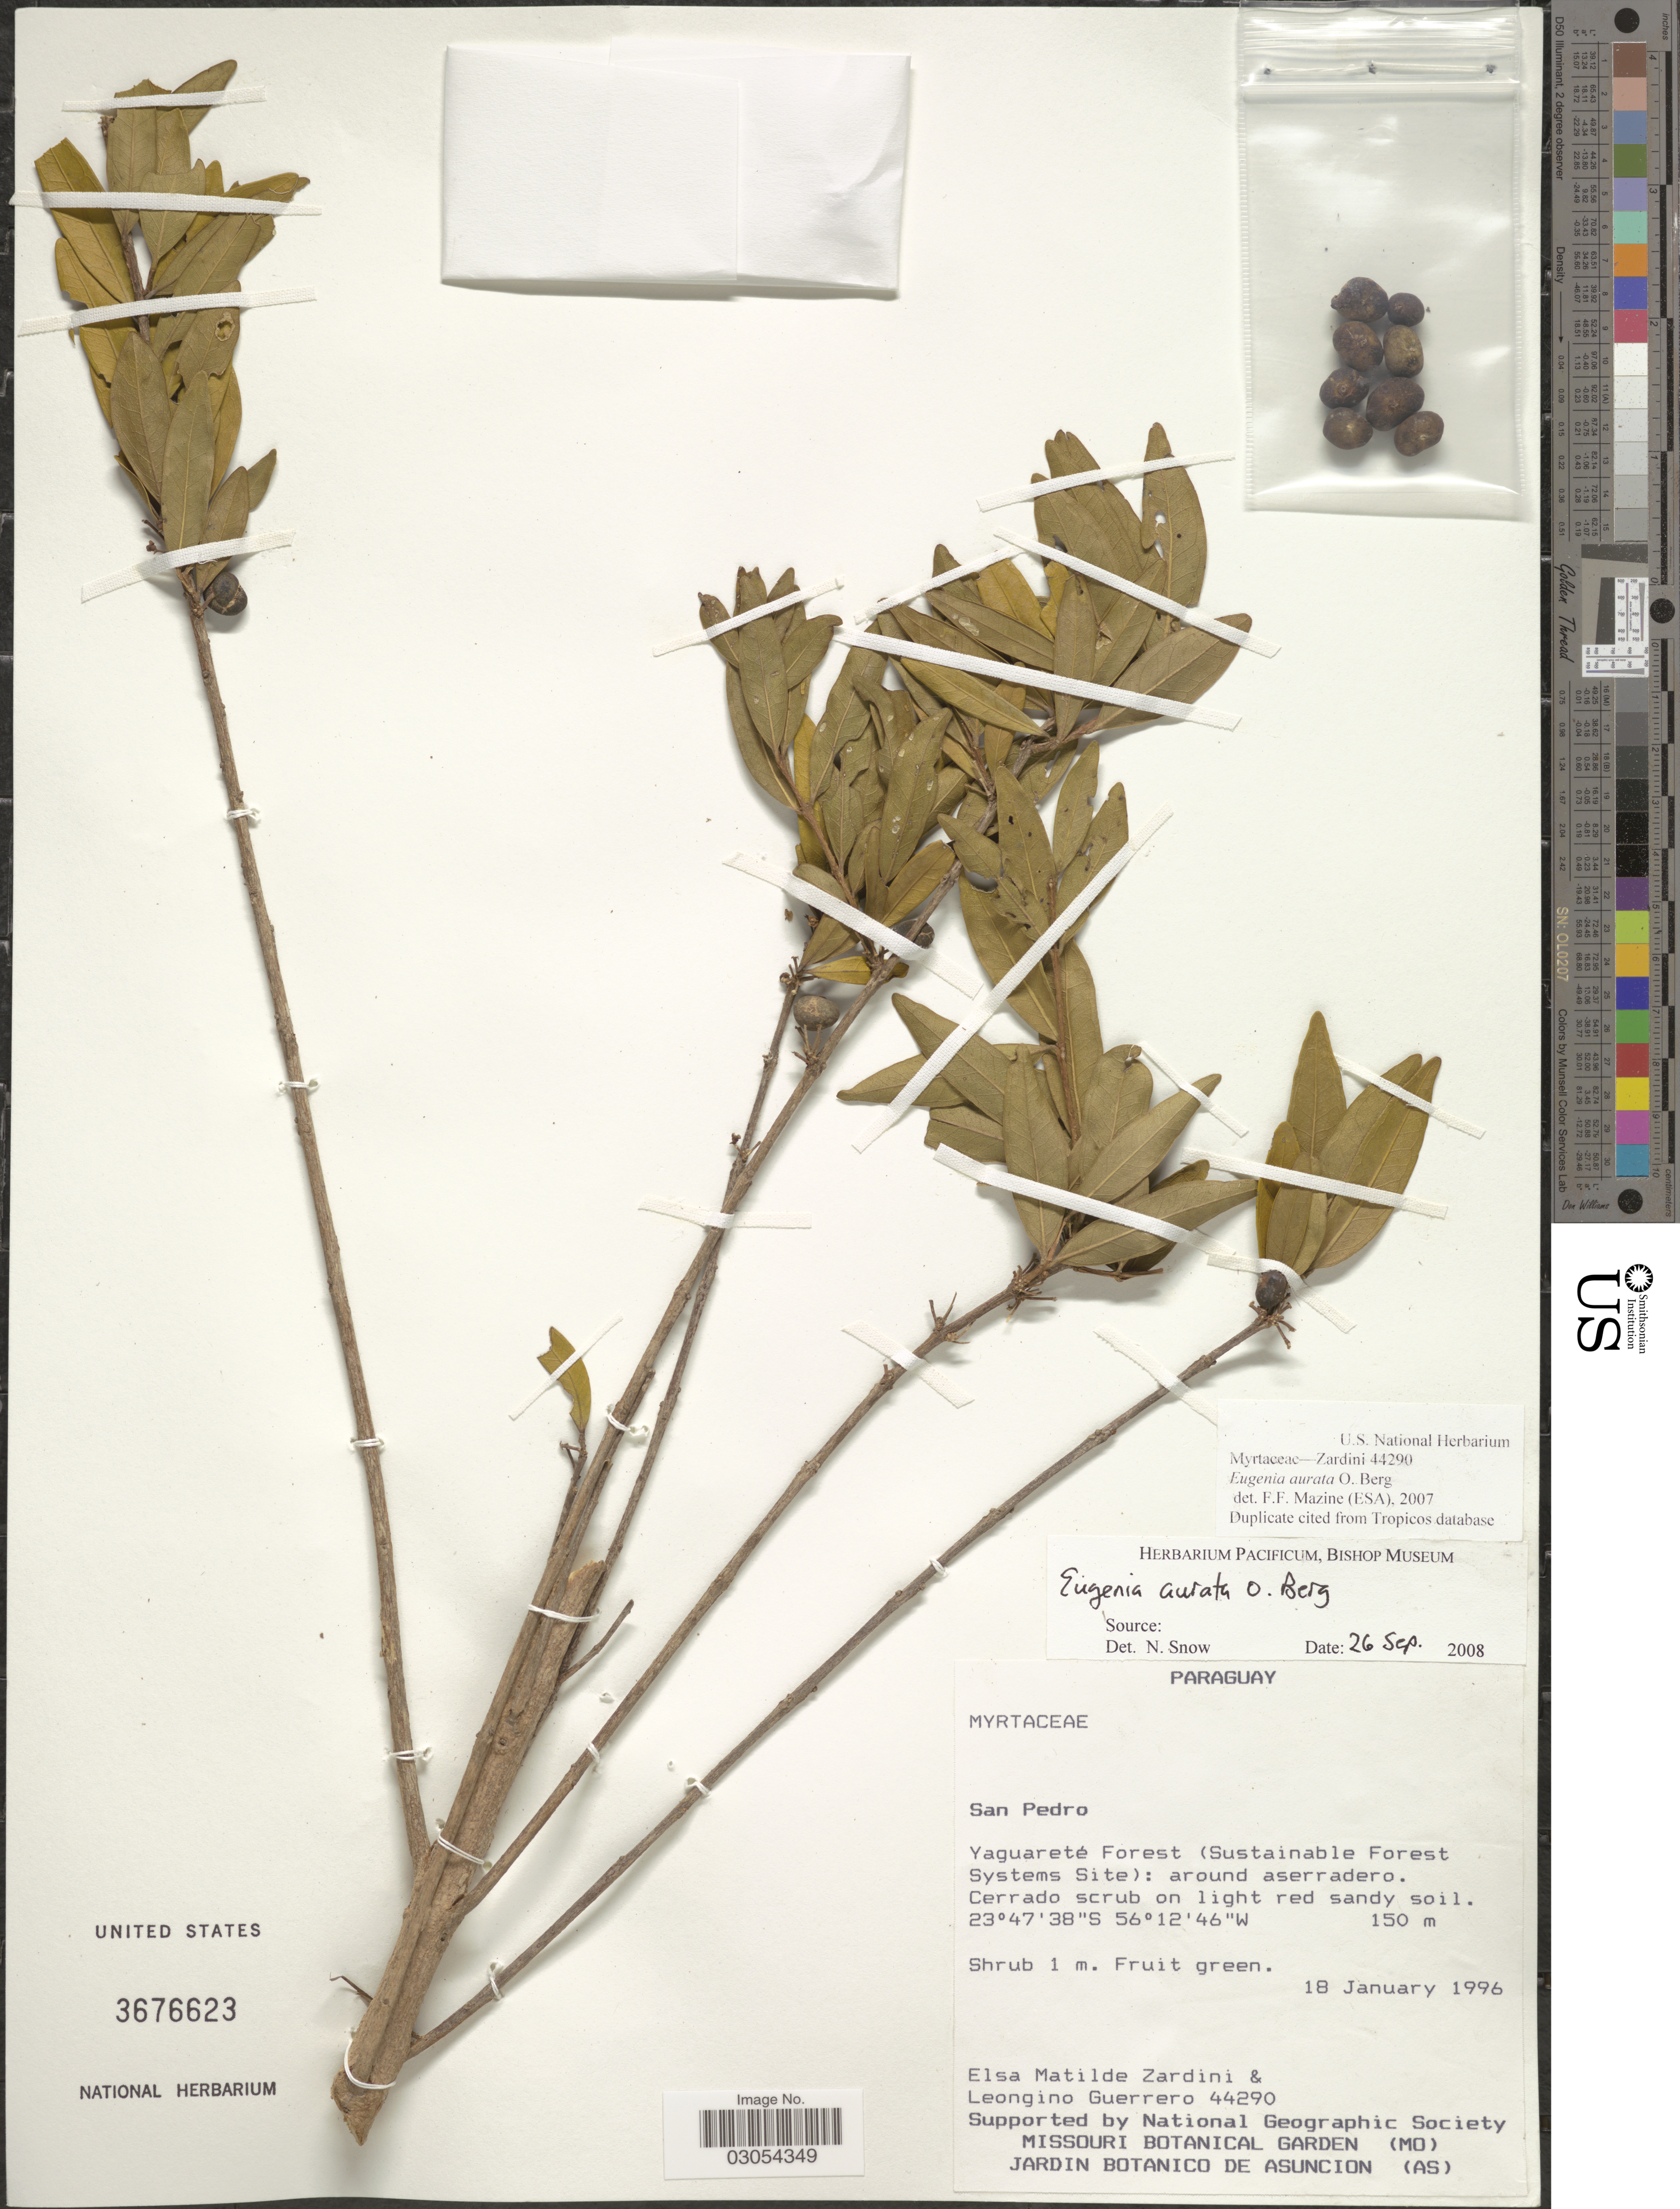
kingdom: Plantae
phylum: Tracheophyta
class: Magnoliopsida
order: Myrtales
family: Myrtaceae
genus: Eugenia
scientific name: Eugenia aurata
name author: O. Berg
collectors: E. M. Zardini & L. Guerrero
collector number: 44290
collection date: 1996-01-18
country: Paraguay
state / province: San Pedro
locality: Yaguareté Forest (Sustainable Forest Systems Site): around aserradero.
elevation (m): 150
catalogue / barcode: US 3676623